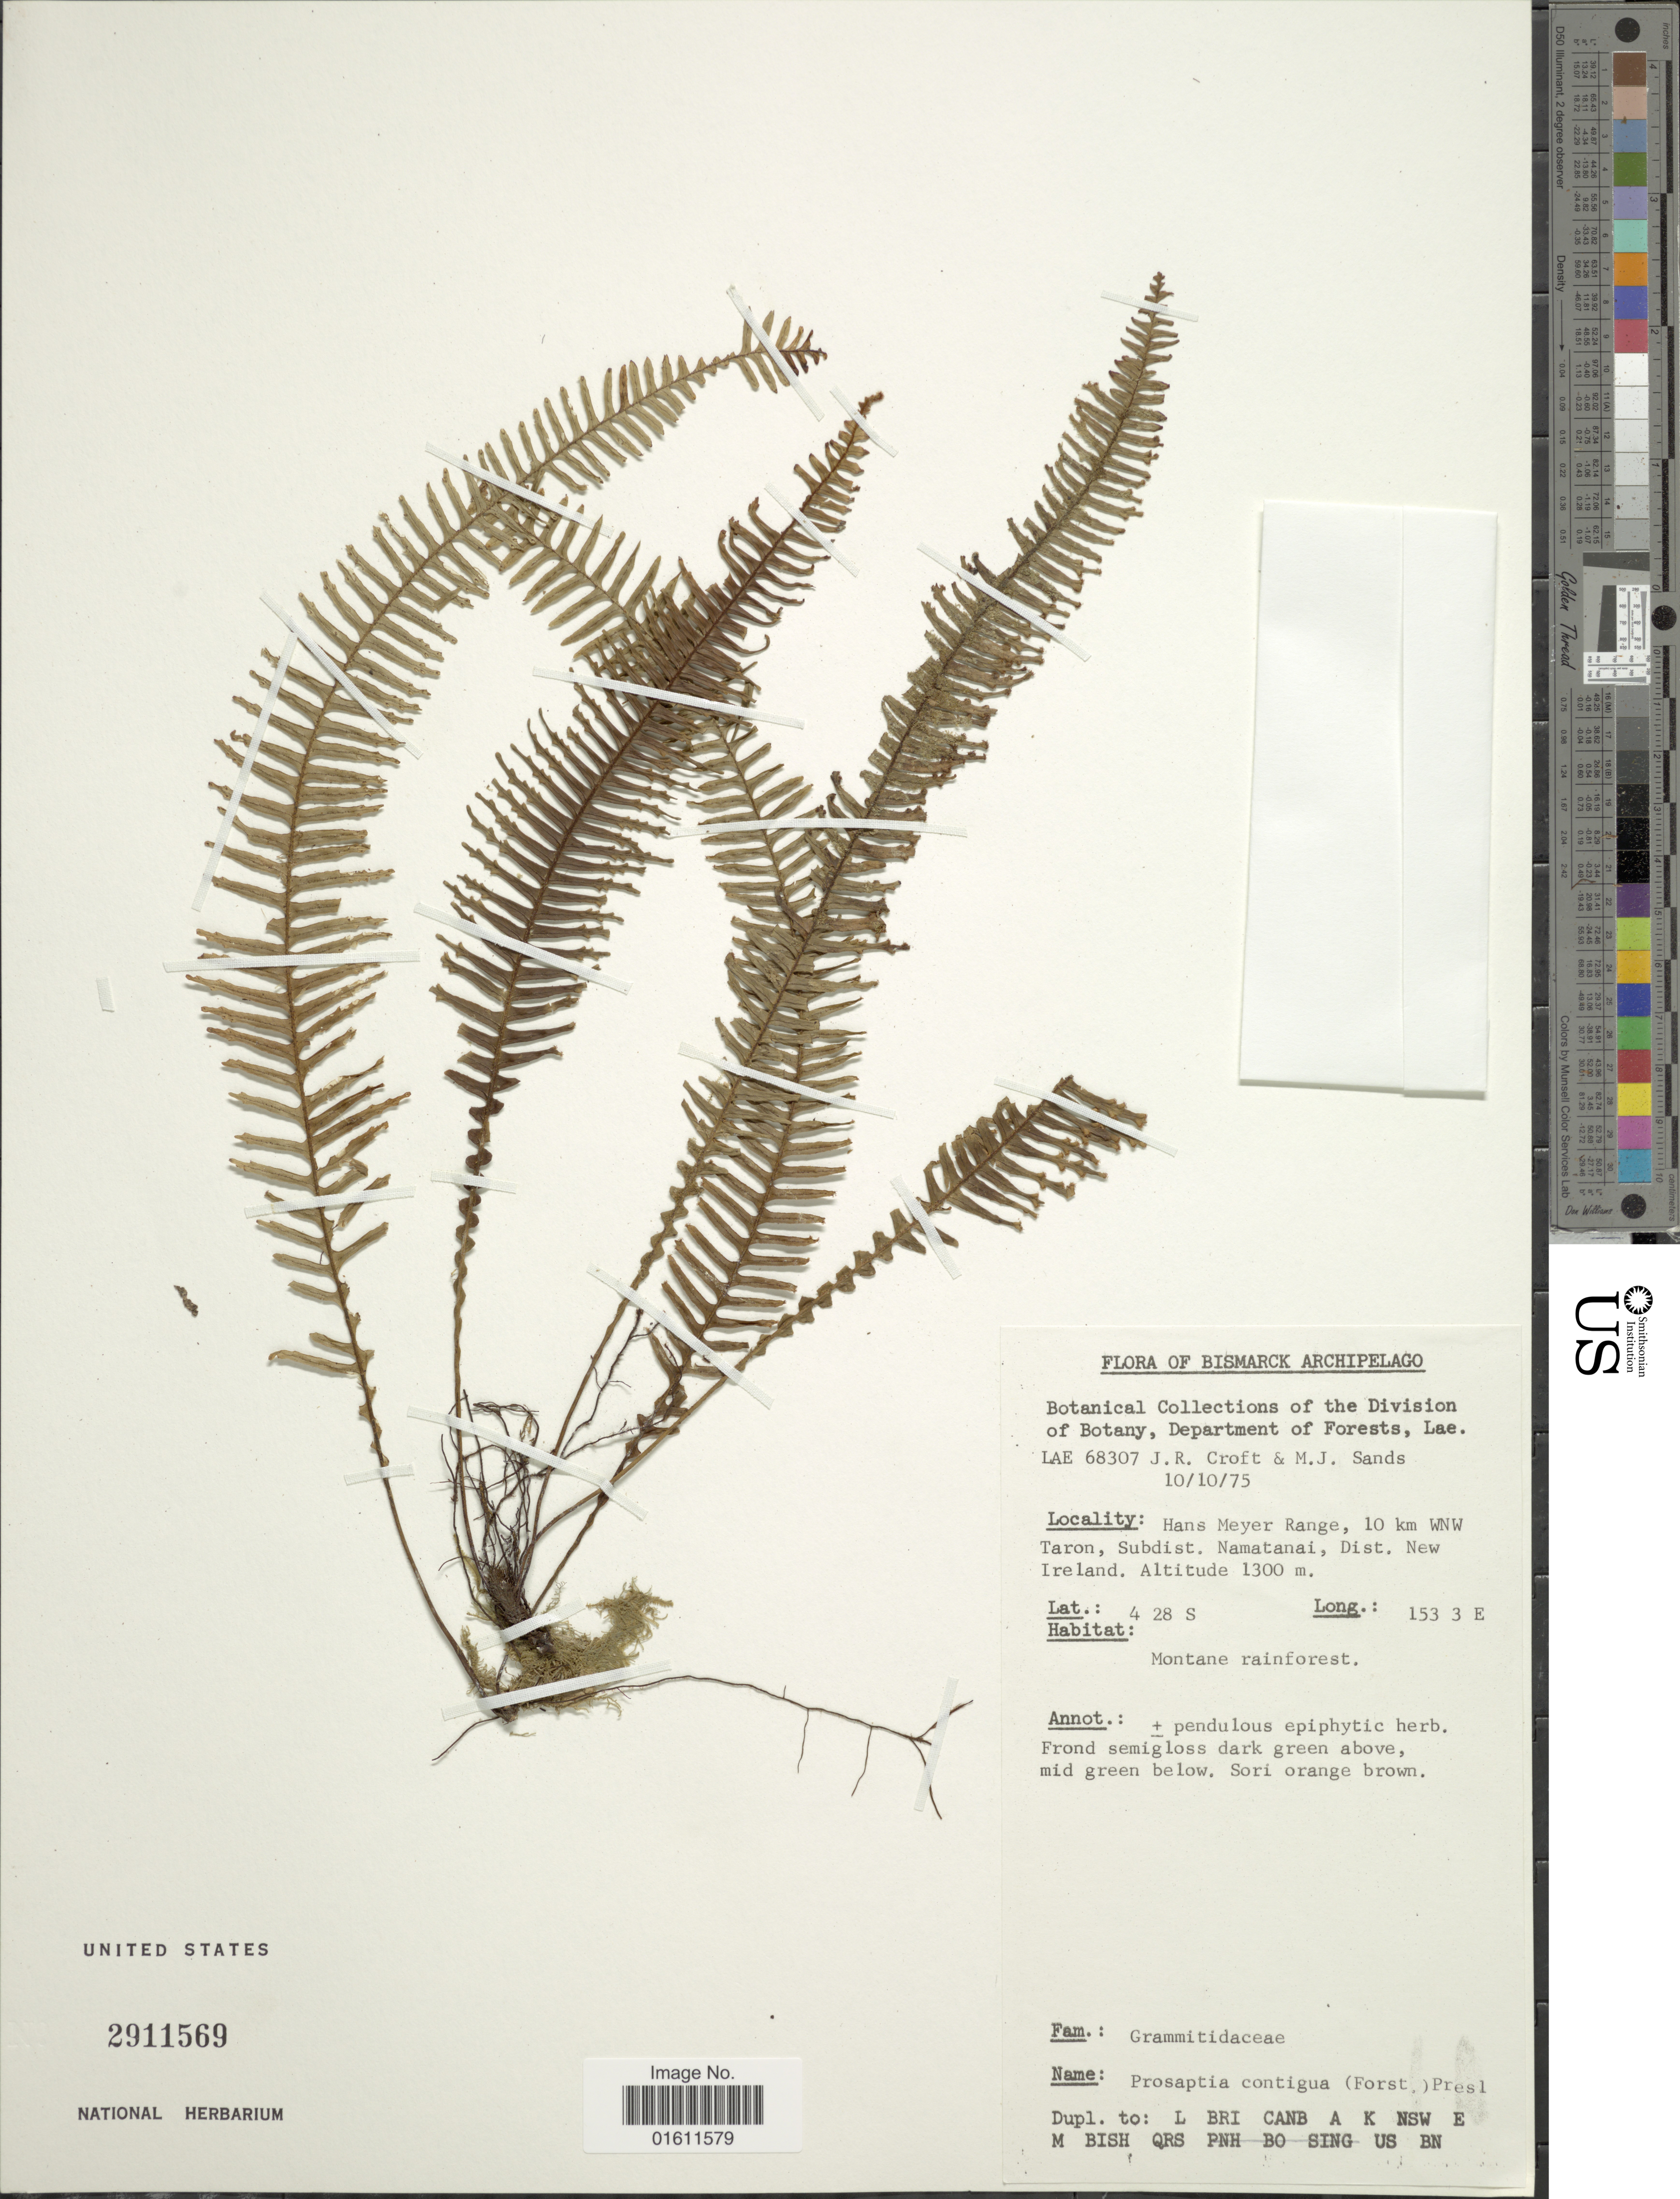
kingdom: Plantae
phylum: Tracheophyta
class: Polypodiopsida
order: Polypodiales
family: Polypodiaceae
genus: Prosaptia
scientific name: Prosaptia contigua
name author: (G. Forst.) Presl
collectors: J. R. Croft & M. Sands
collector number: LAE 68307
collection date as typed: Transcribed d/m/y: 10/10/75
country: Papua New Guinea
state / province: New Ireland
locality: Bismarck Archipelago, Hans Meyer Range, 10 km WNW Taron, Subdist. Namatanai, Dist. New Ireland.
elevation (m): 1300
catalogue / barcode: US 2911569